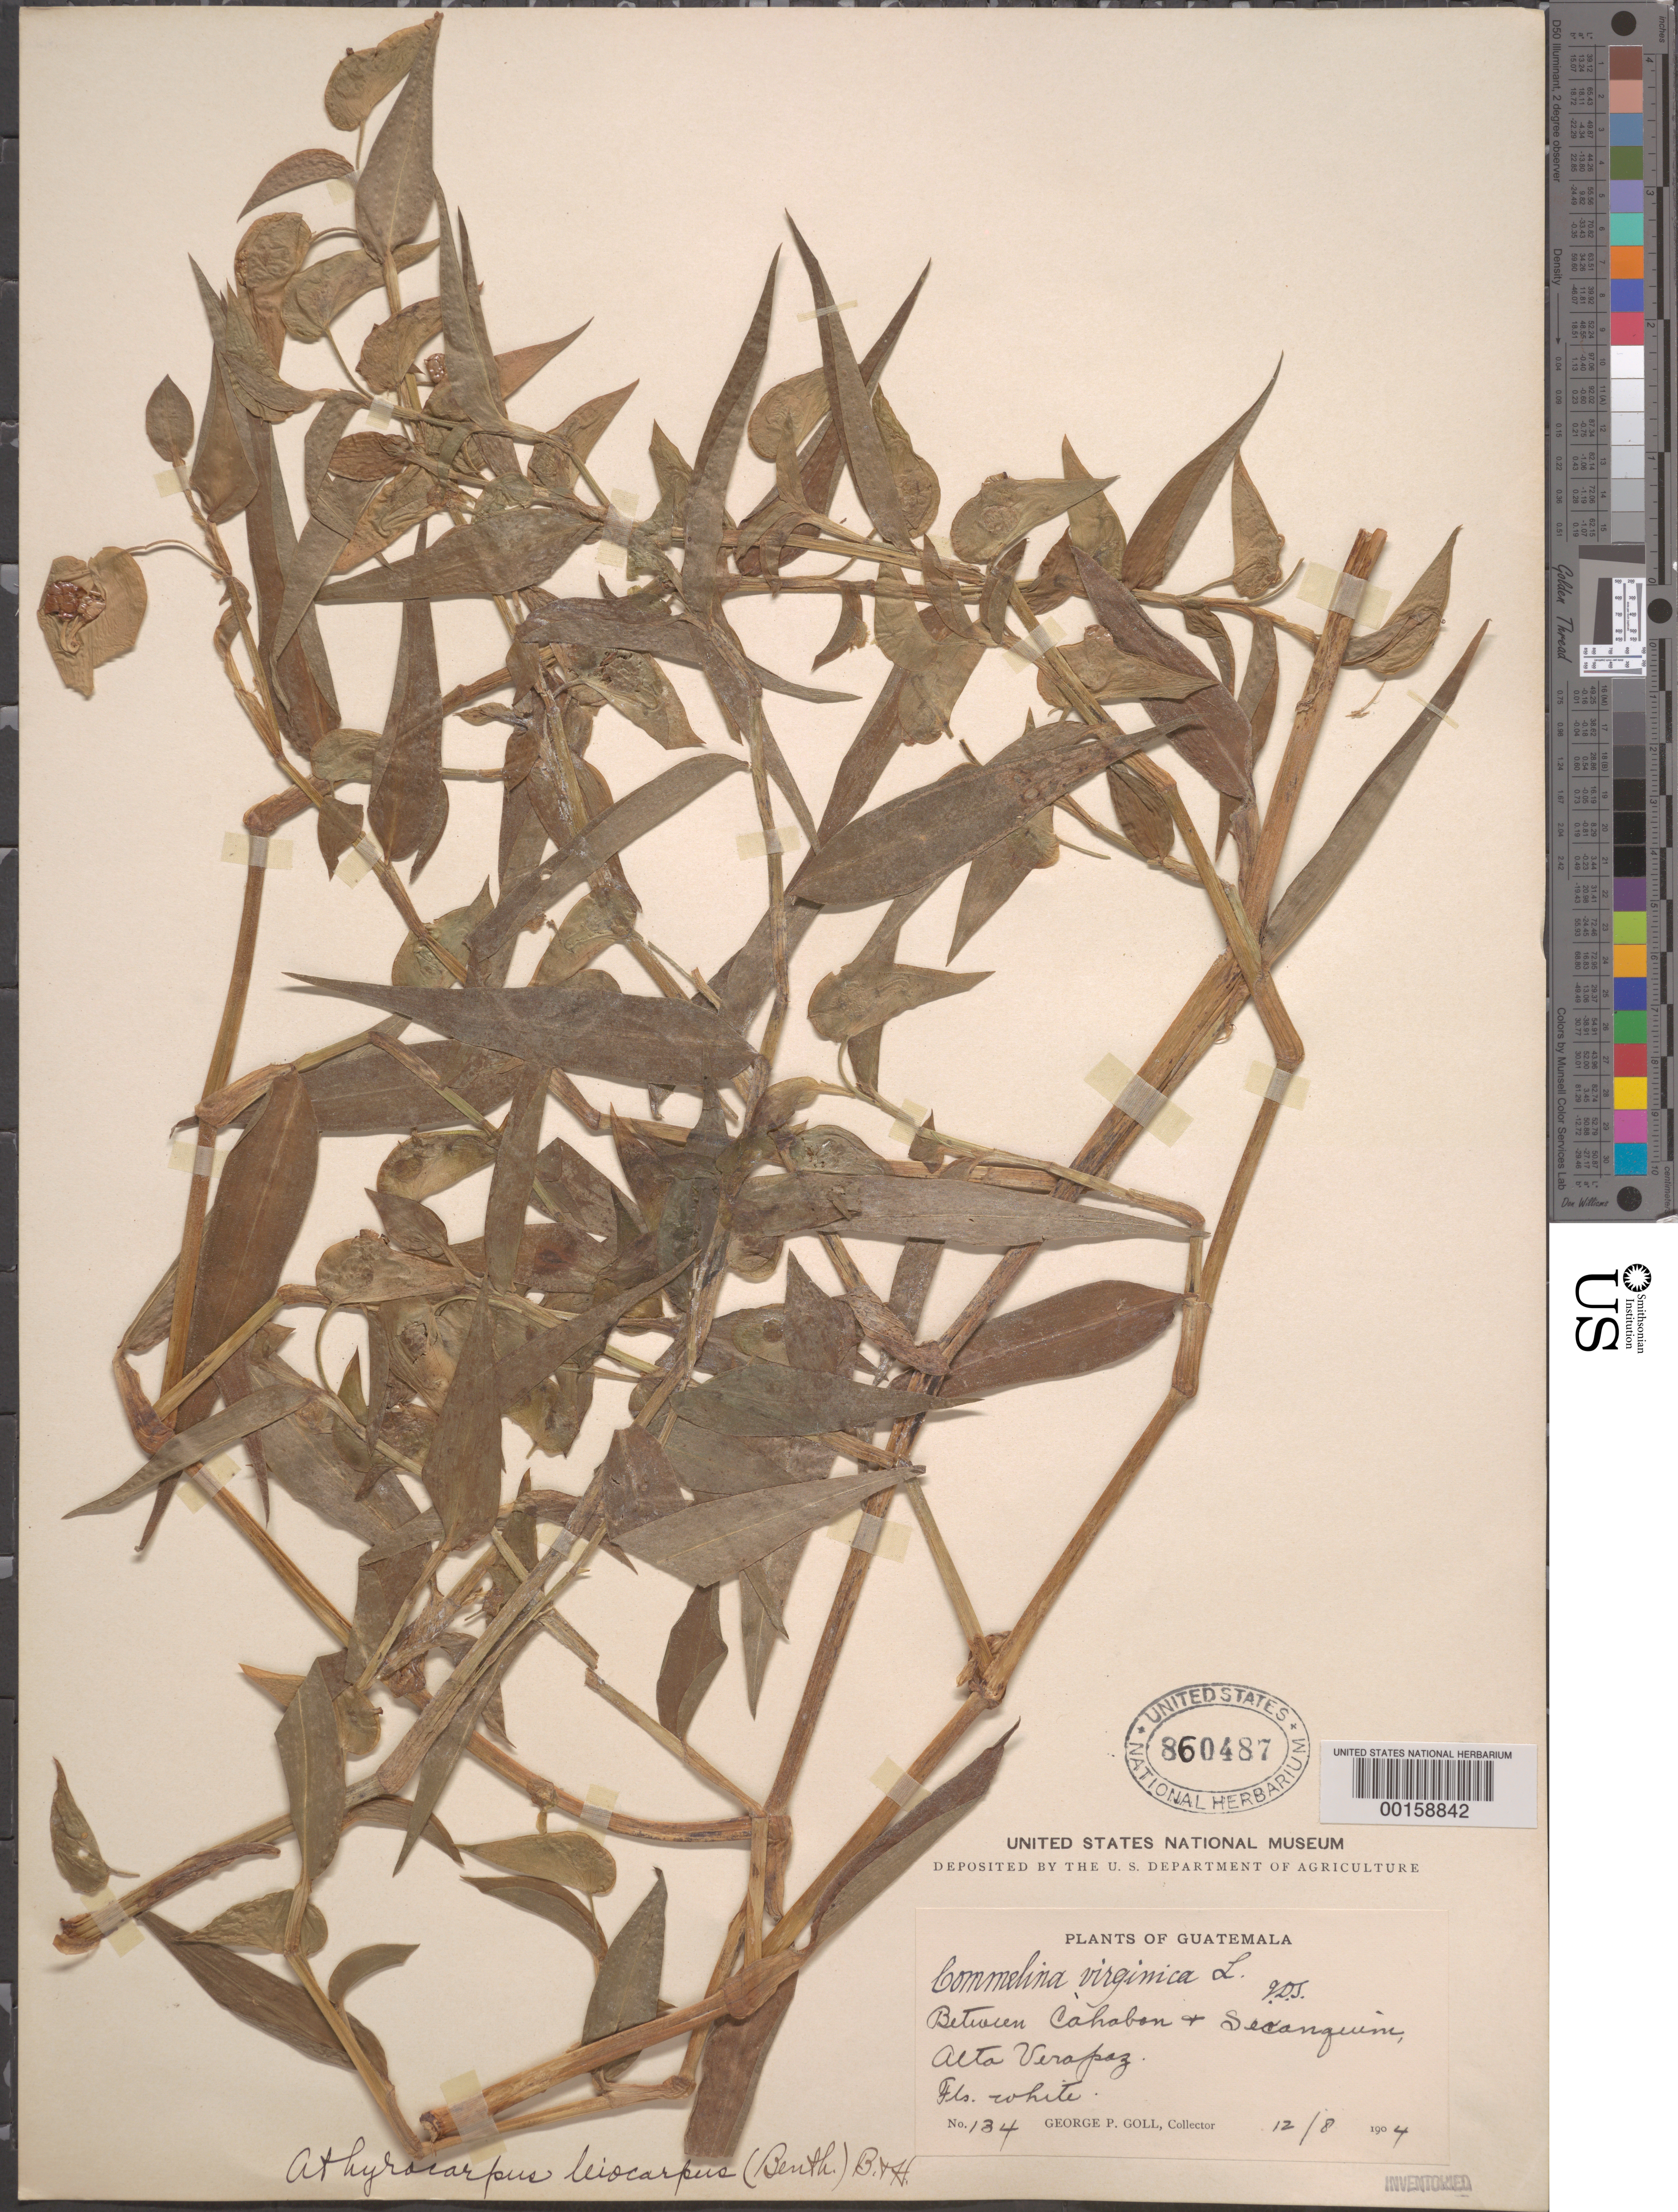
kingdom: Plantae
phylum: Tracheophyta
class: Liliopsida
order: Commelinales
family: Commelinaceae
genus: Commelina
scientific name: Commelina leiocarpa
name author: Benth.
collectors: G. Goll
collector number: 134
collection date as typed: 08 Dec 1904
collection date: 1904-12-08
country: Guatemala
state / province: Alta Verapaz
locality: Between Cahaban and Secanquim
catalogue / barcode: US 860487